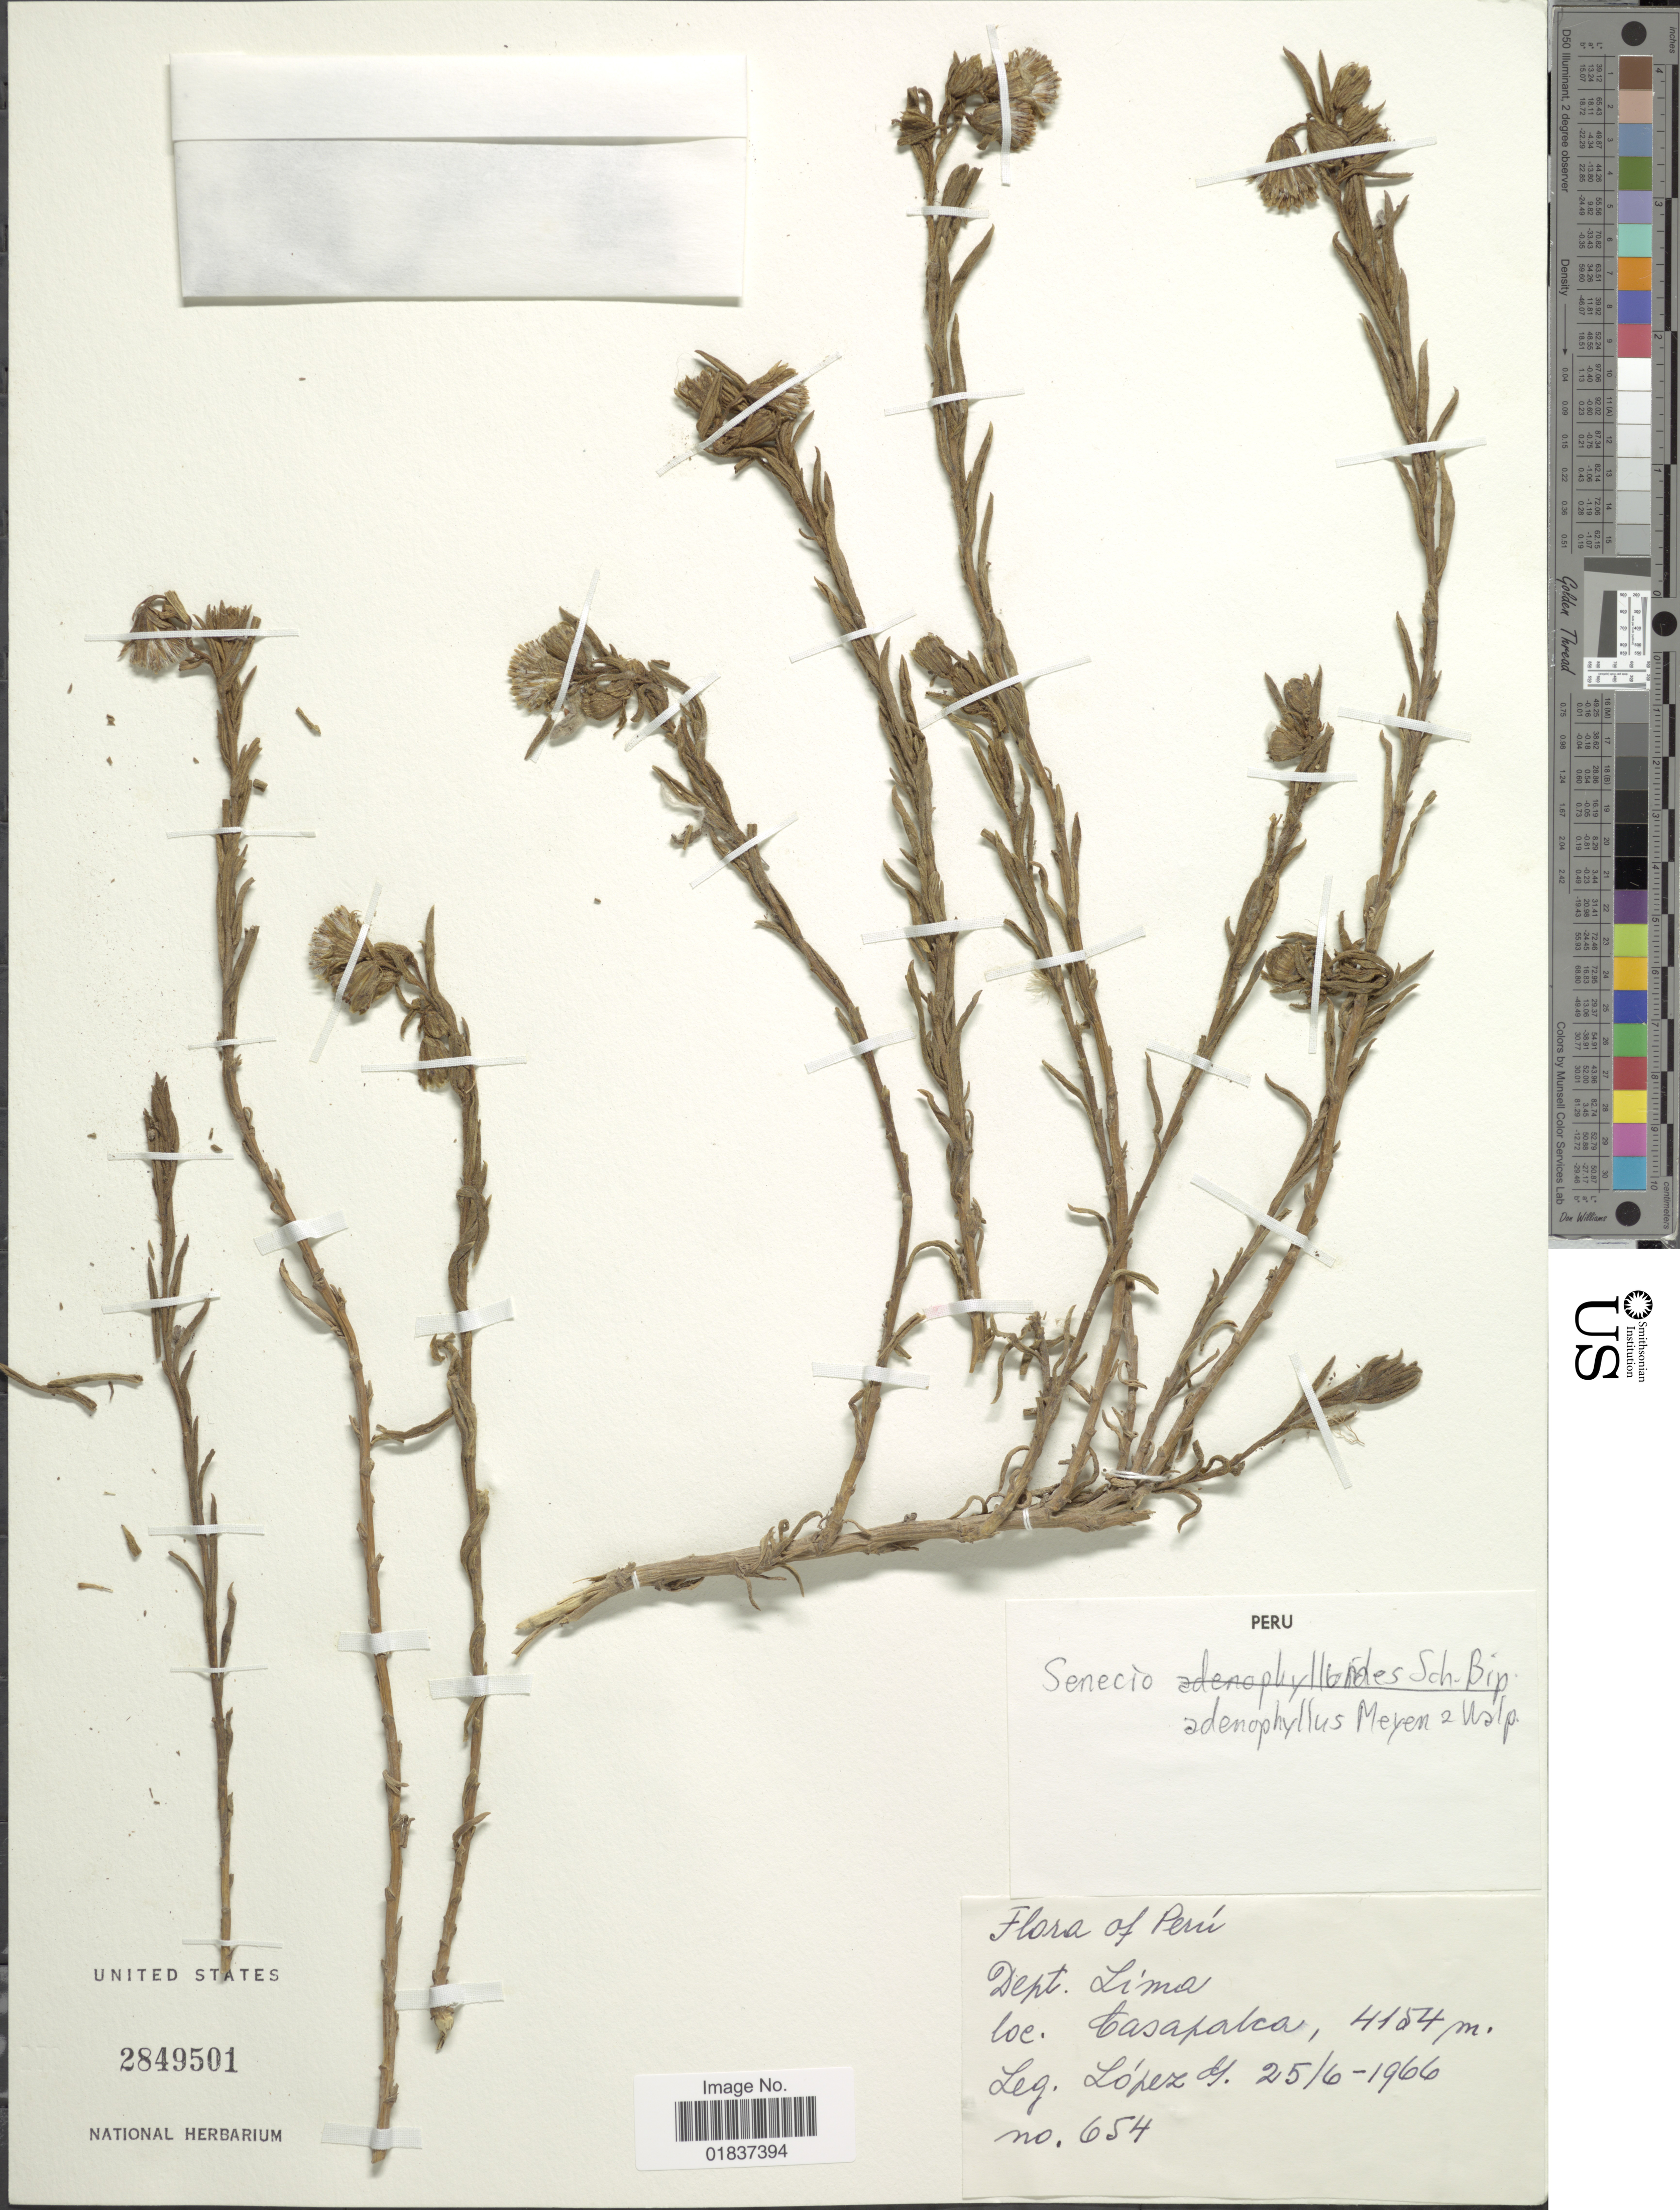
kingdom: Plantae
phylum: Tracheophyta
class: Magnoliopsida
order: Asterales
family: Asteraceae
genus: Senecio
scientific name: Senecio adenophyllus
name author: Meyen & Walp.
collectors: G. López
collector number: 654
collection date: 1966-06-25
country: Peru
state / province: Lima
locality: Dept. Lima. Cacapalca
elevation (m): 4154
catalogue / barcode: US 2849501